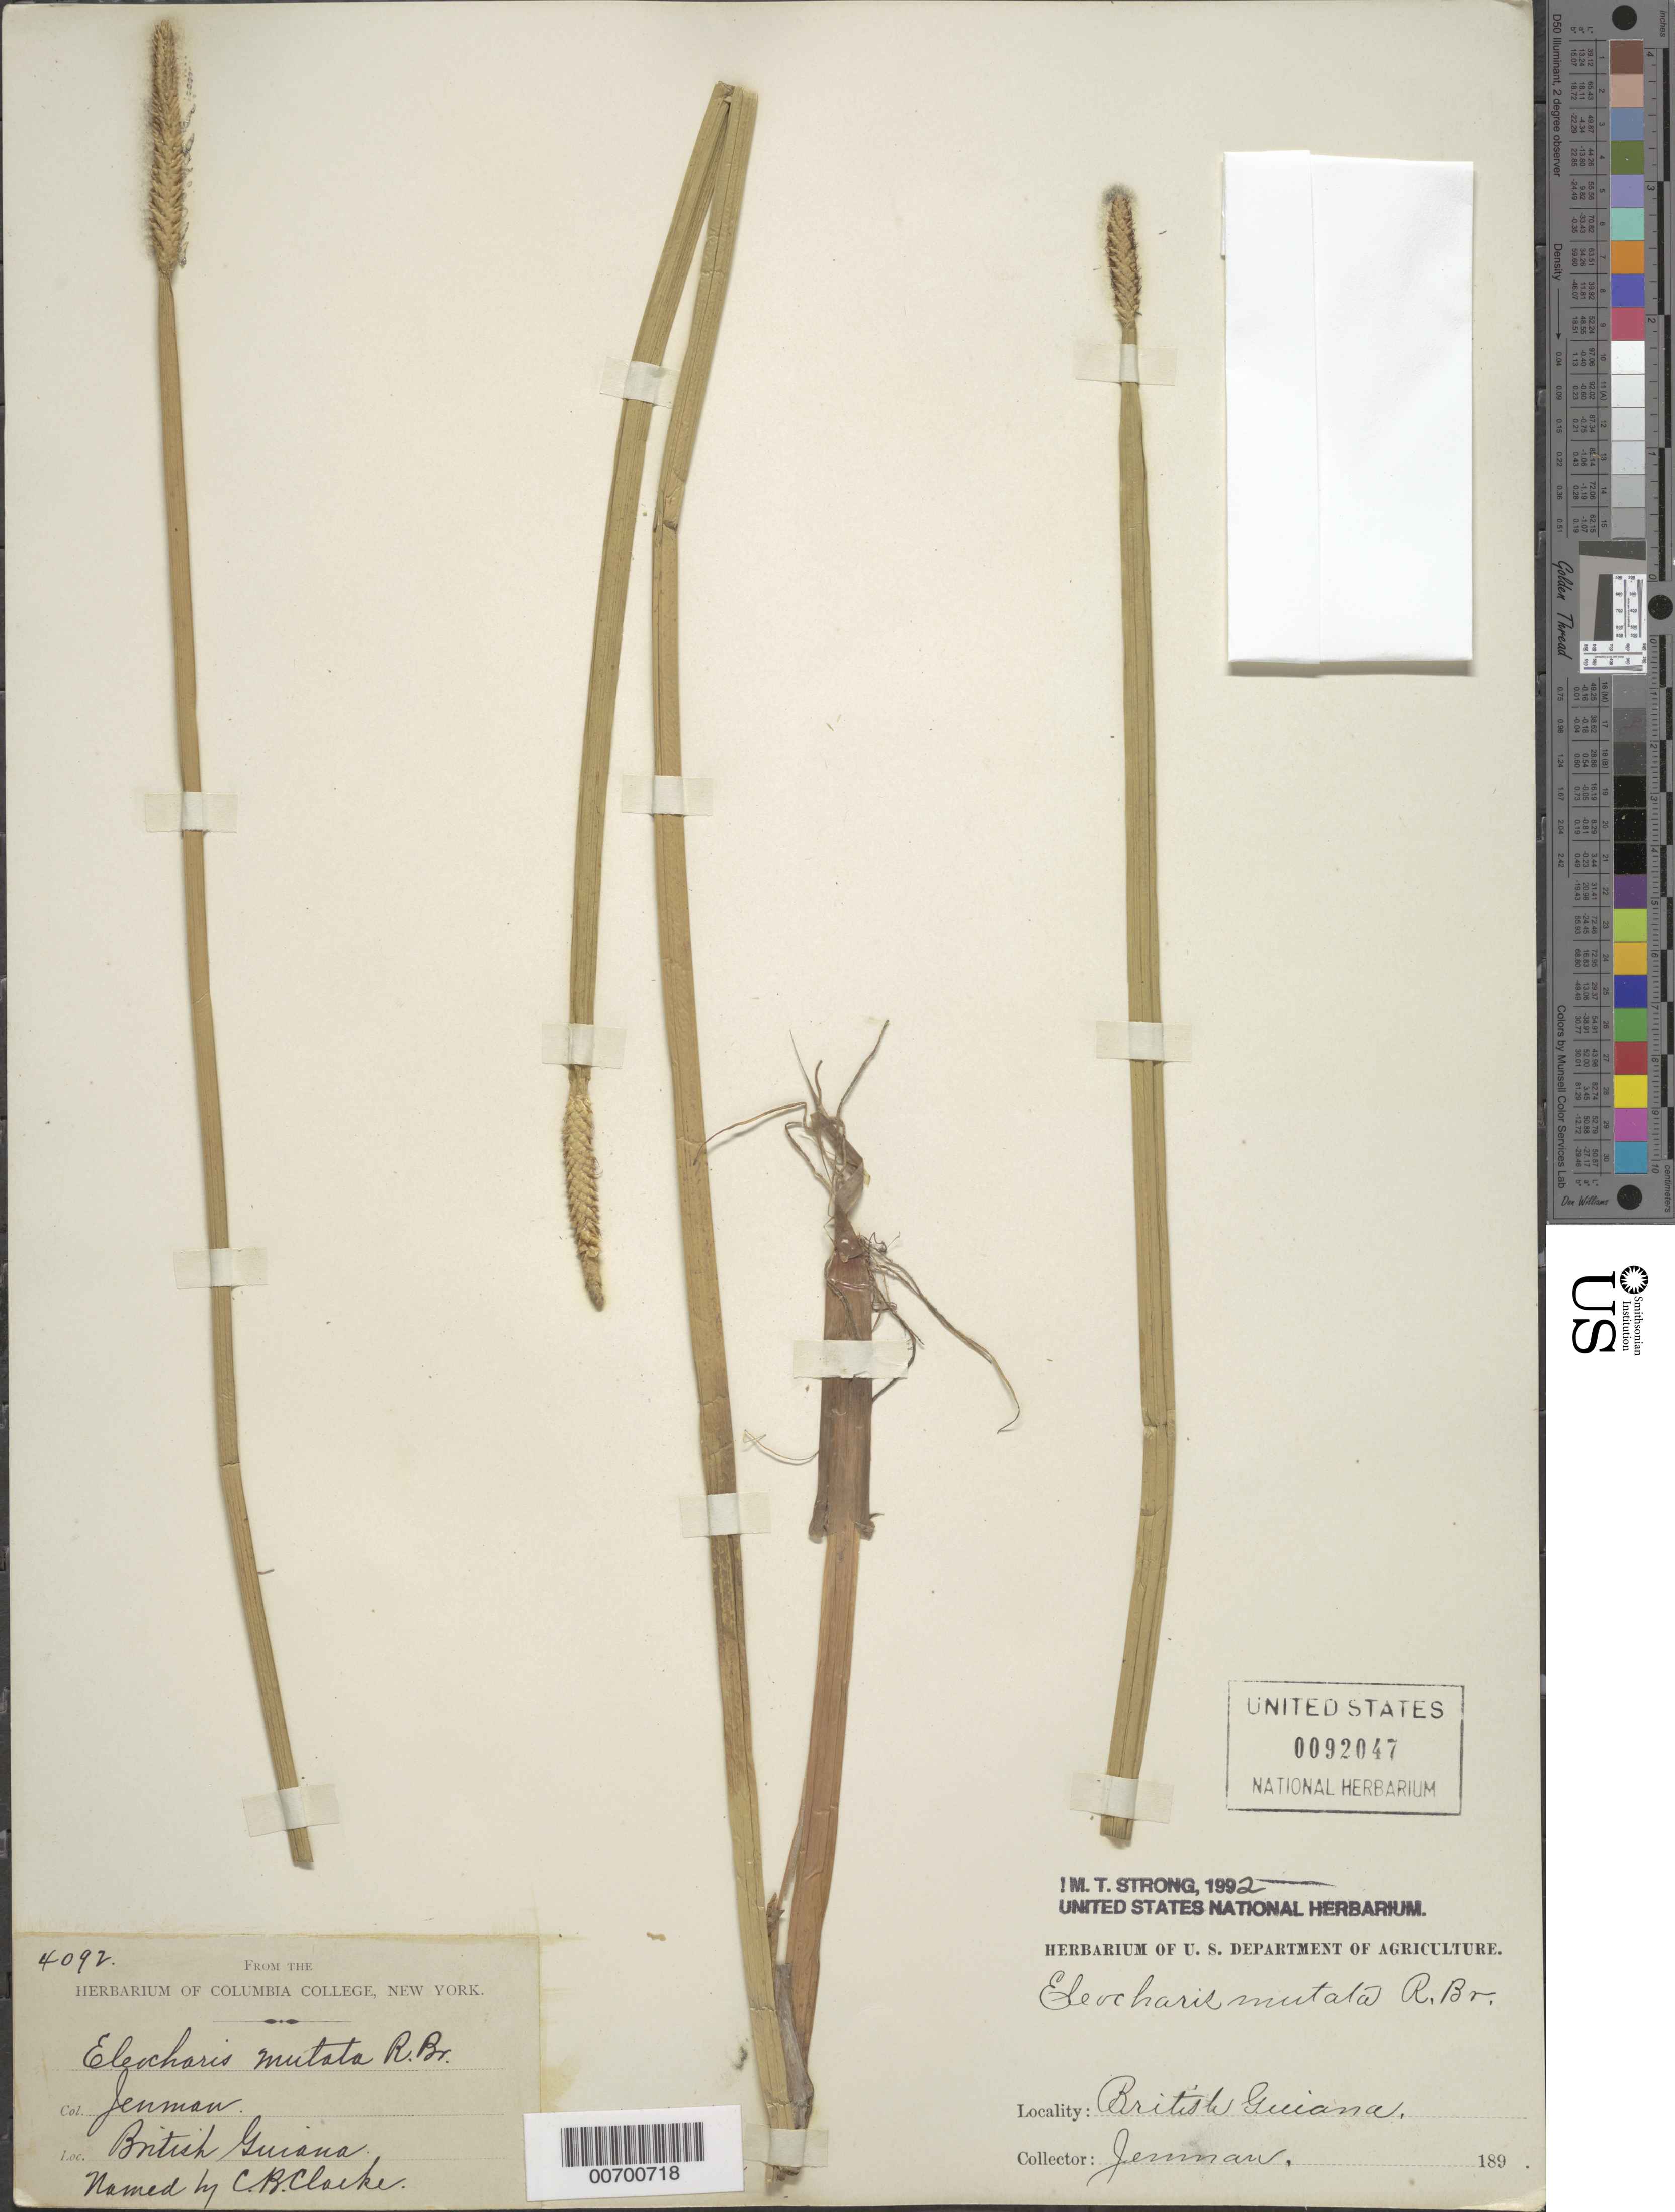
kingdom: Plantae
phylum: Tracheophyta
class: Liliopsida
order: Poales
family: Cyperaceae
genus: Eleocharis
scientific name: Eleocharis mutata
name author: (L.) Roem. & Schult.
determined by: Strong, M. T., (US), Smithsonian Institution - National Museum of Natural History (UNITED STATES)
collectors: G. S. Jenman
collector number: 4092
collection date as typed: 189?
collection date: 1890/1899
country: Guyana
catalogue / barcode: US 92047